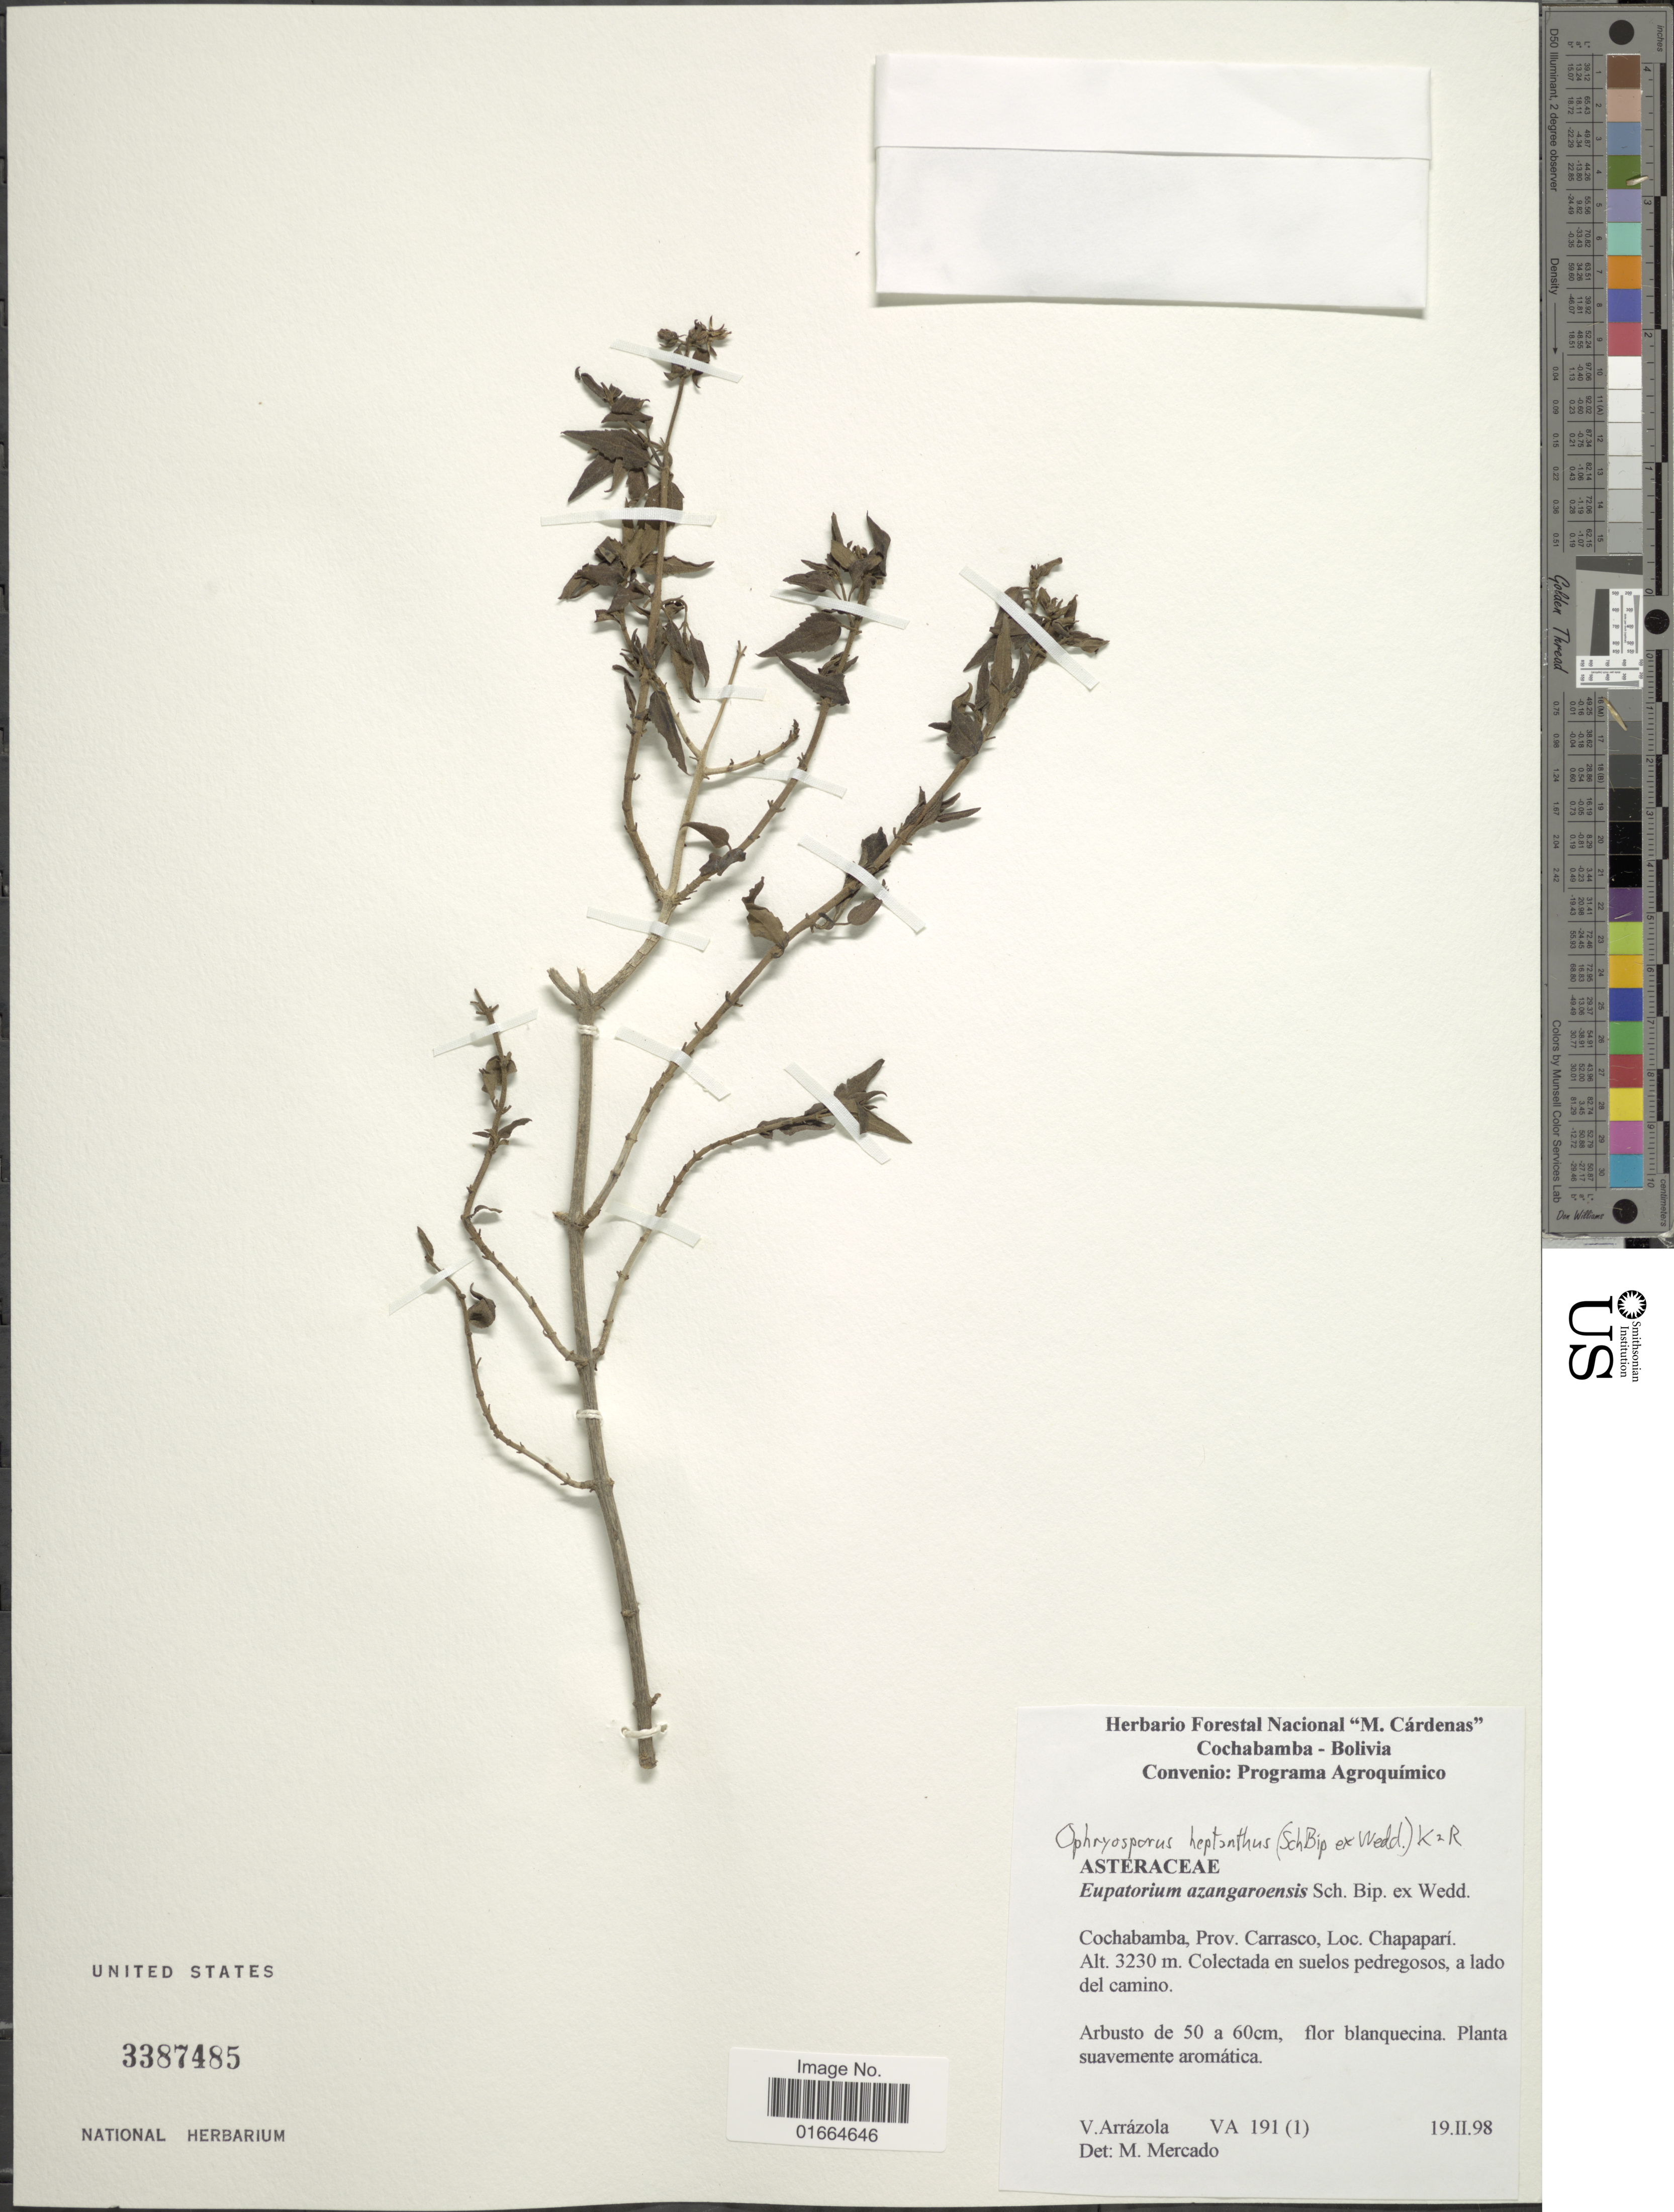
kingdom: Plantae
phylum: Tracheophyta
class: Magnoliopsida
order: Asterales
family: Asteraceae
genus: Ophryosporus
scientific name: Ophryosporus heptanthus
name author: (Sch. Bip. ex Wedd.) R.M. King & H. Rob.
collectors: V. Arrázola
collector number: VA 191 (1)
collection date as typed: Transcribed d/m/y: 19/2/98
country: Bolivia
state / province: Cochabamba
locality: Cochabamba, Prov. Carrasco, Loc. Chapapari, Colectada en suelos pedregosos, a lado del camino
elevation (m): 3230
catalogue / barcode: US 3387485